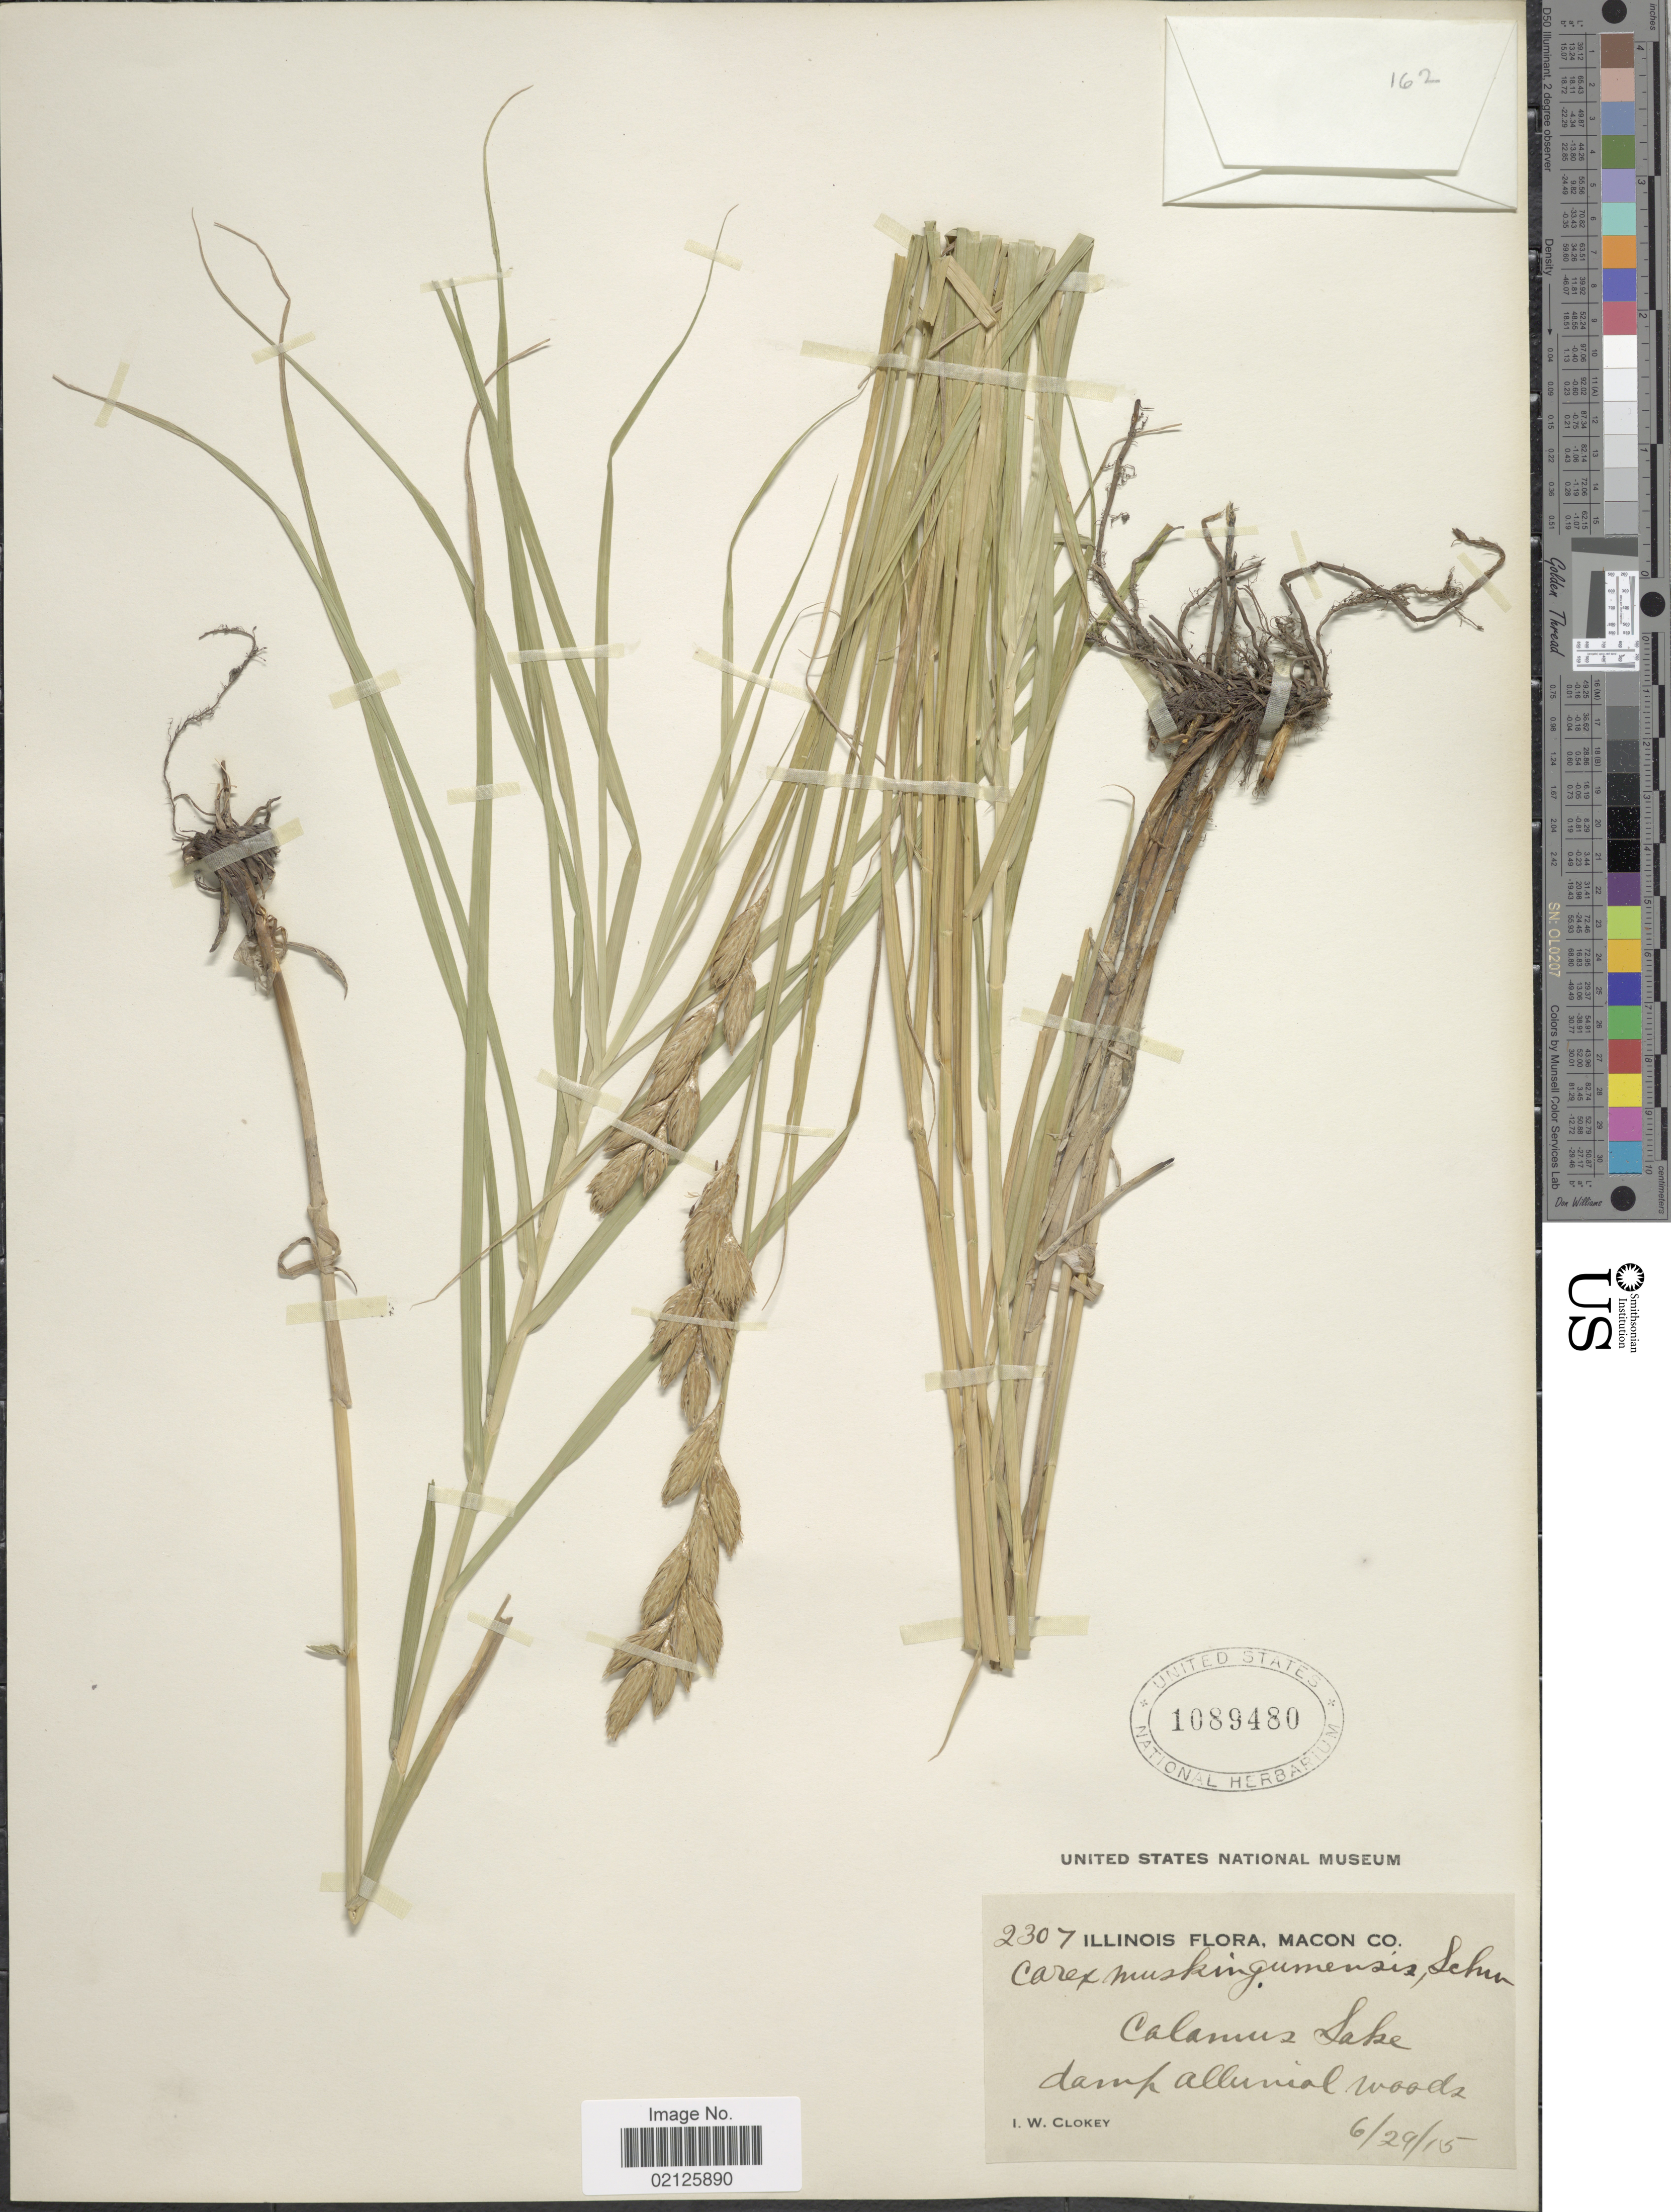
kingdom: Plantae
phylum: Tracheophyta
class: Liliopsida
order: Poales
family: Cyperaceae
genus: Carex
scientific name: Carex muskingumensis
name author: Schwein.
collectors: I. W. Clokey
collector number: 2307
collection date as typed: Transcribed d/m/y: 29/6/15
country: United States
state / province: Illinois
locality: Macon Co, Calamus Lake, damp alluvial woods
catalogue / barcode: US 1089480